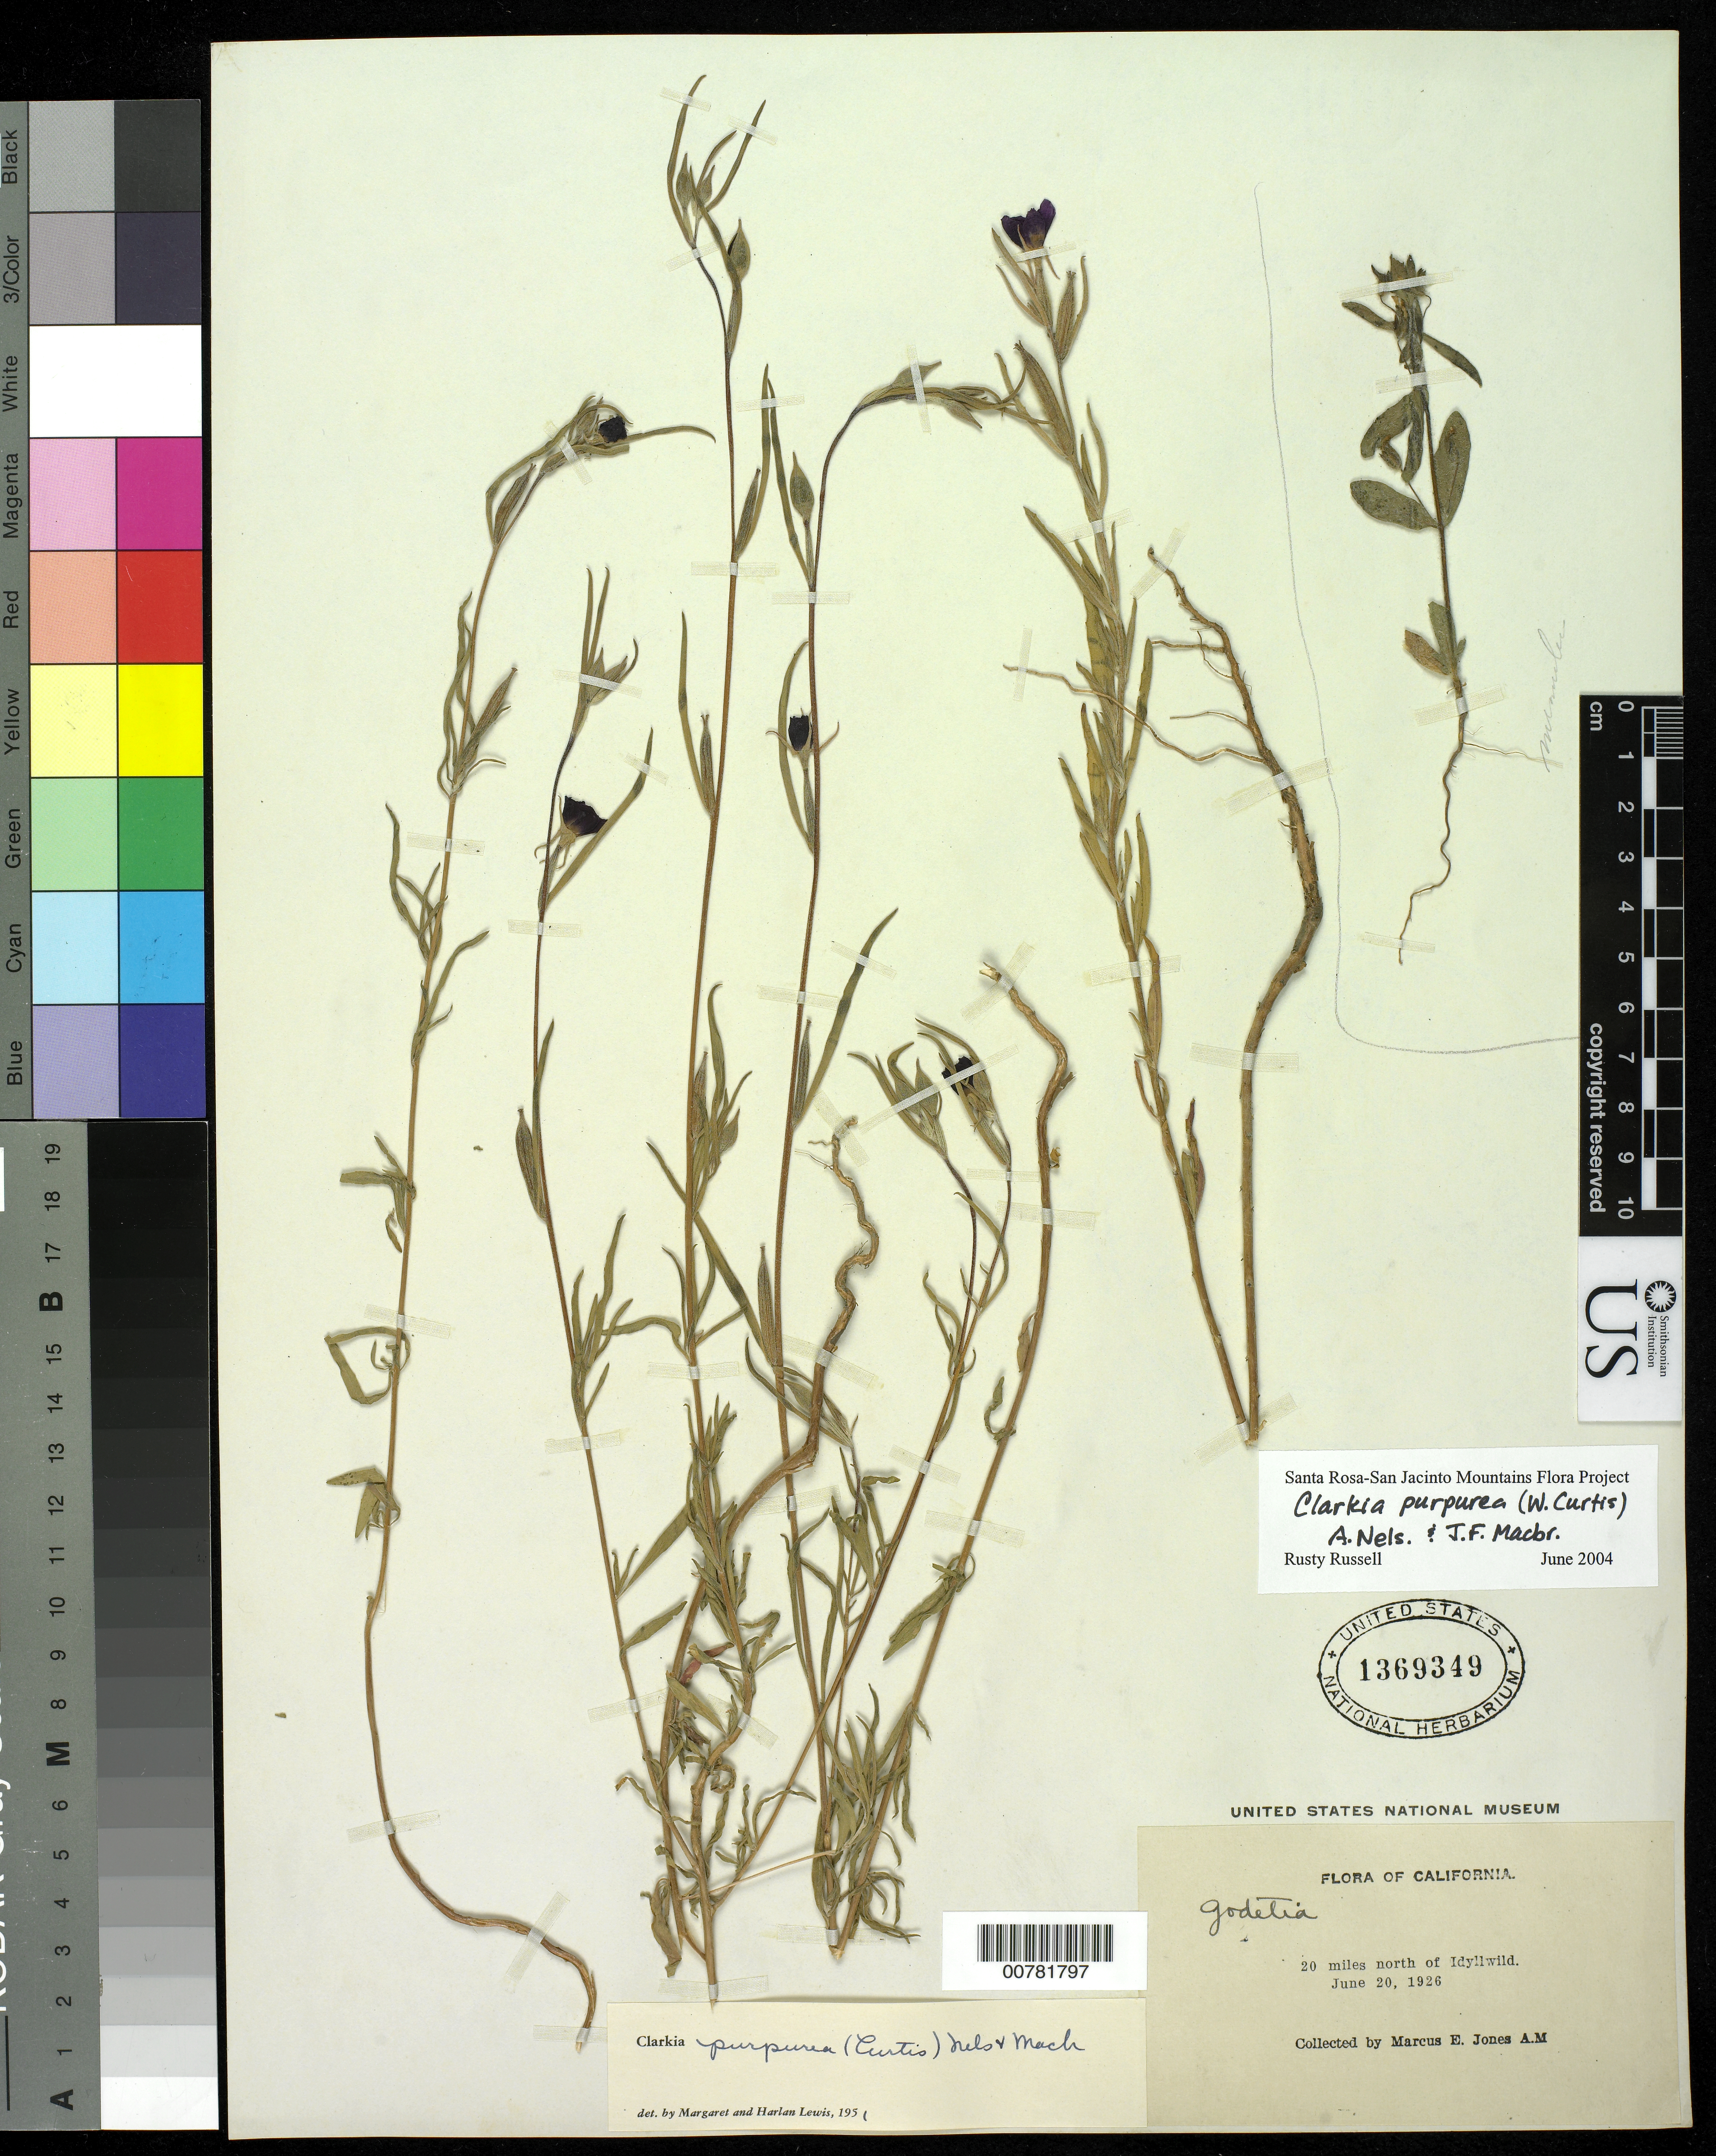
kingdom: Plantae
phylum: Tracheophyta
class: Magnoliopsida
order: Myrtales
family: Onagraceae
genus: Clarkia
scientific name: Clarkia purpurea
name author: (Curtis) A. Nelson & J.F. Macbr.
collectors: M. E. Jones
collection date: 1926-06-20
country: United States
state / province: California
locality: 20 miles north of Idyllwild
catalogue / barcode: US 1369349